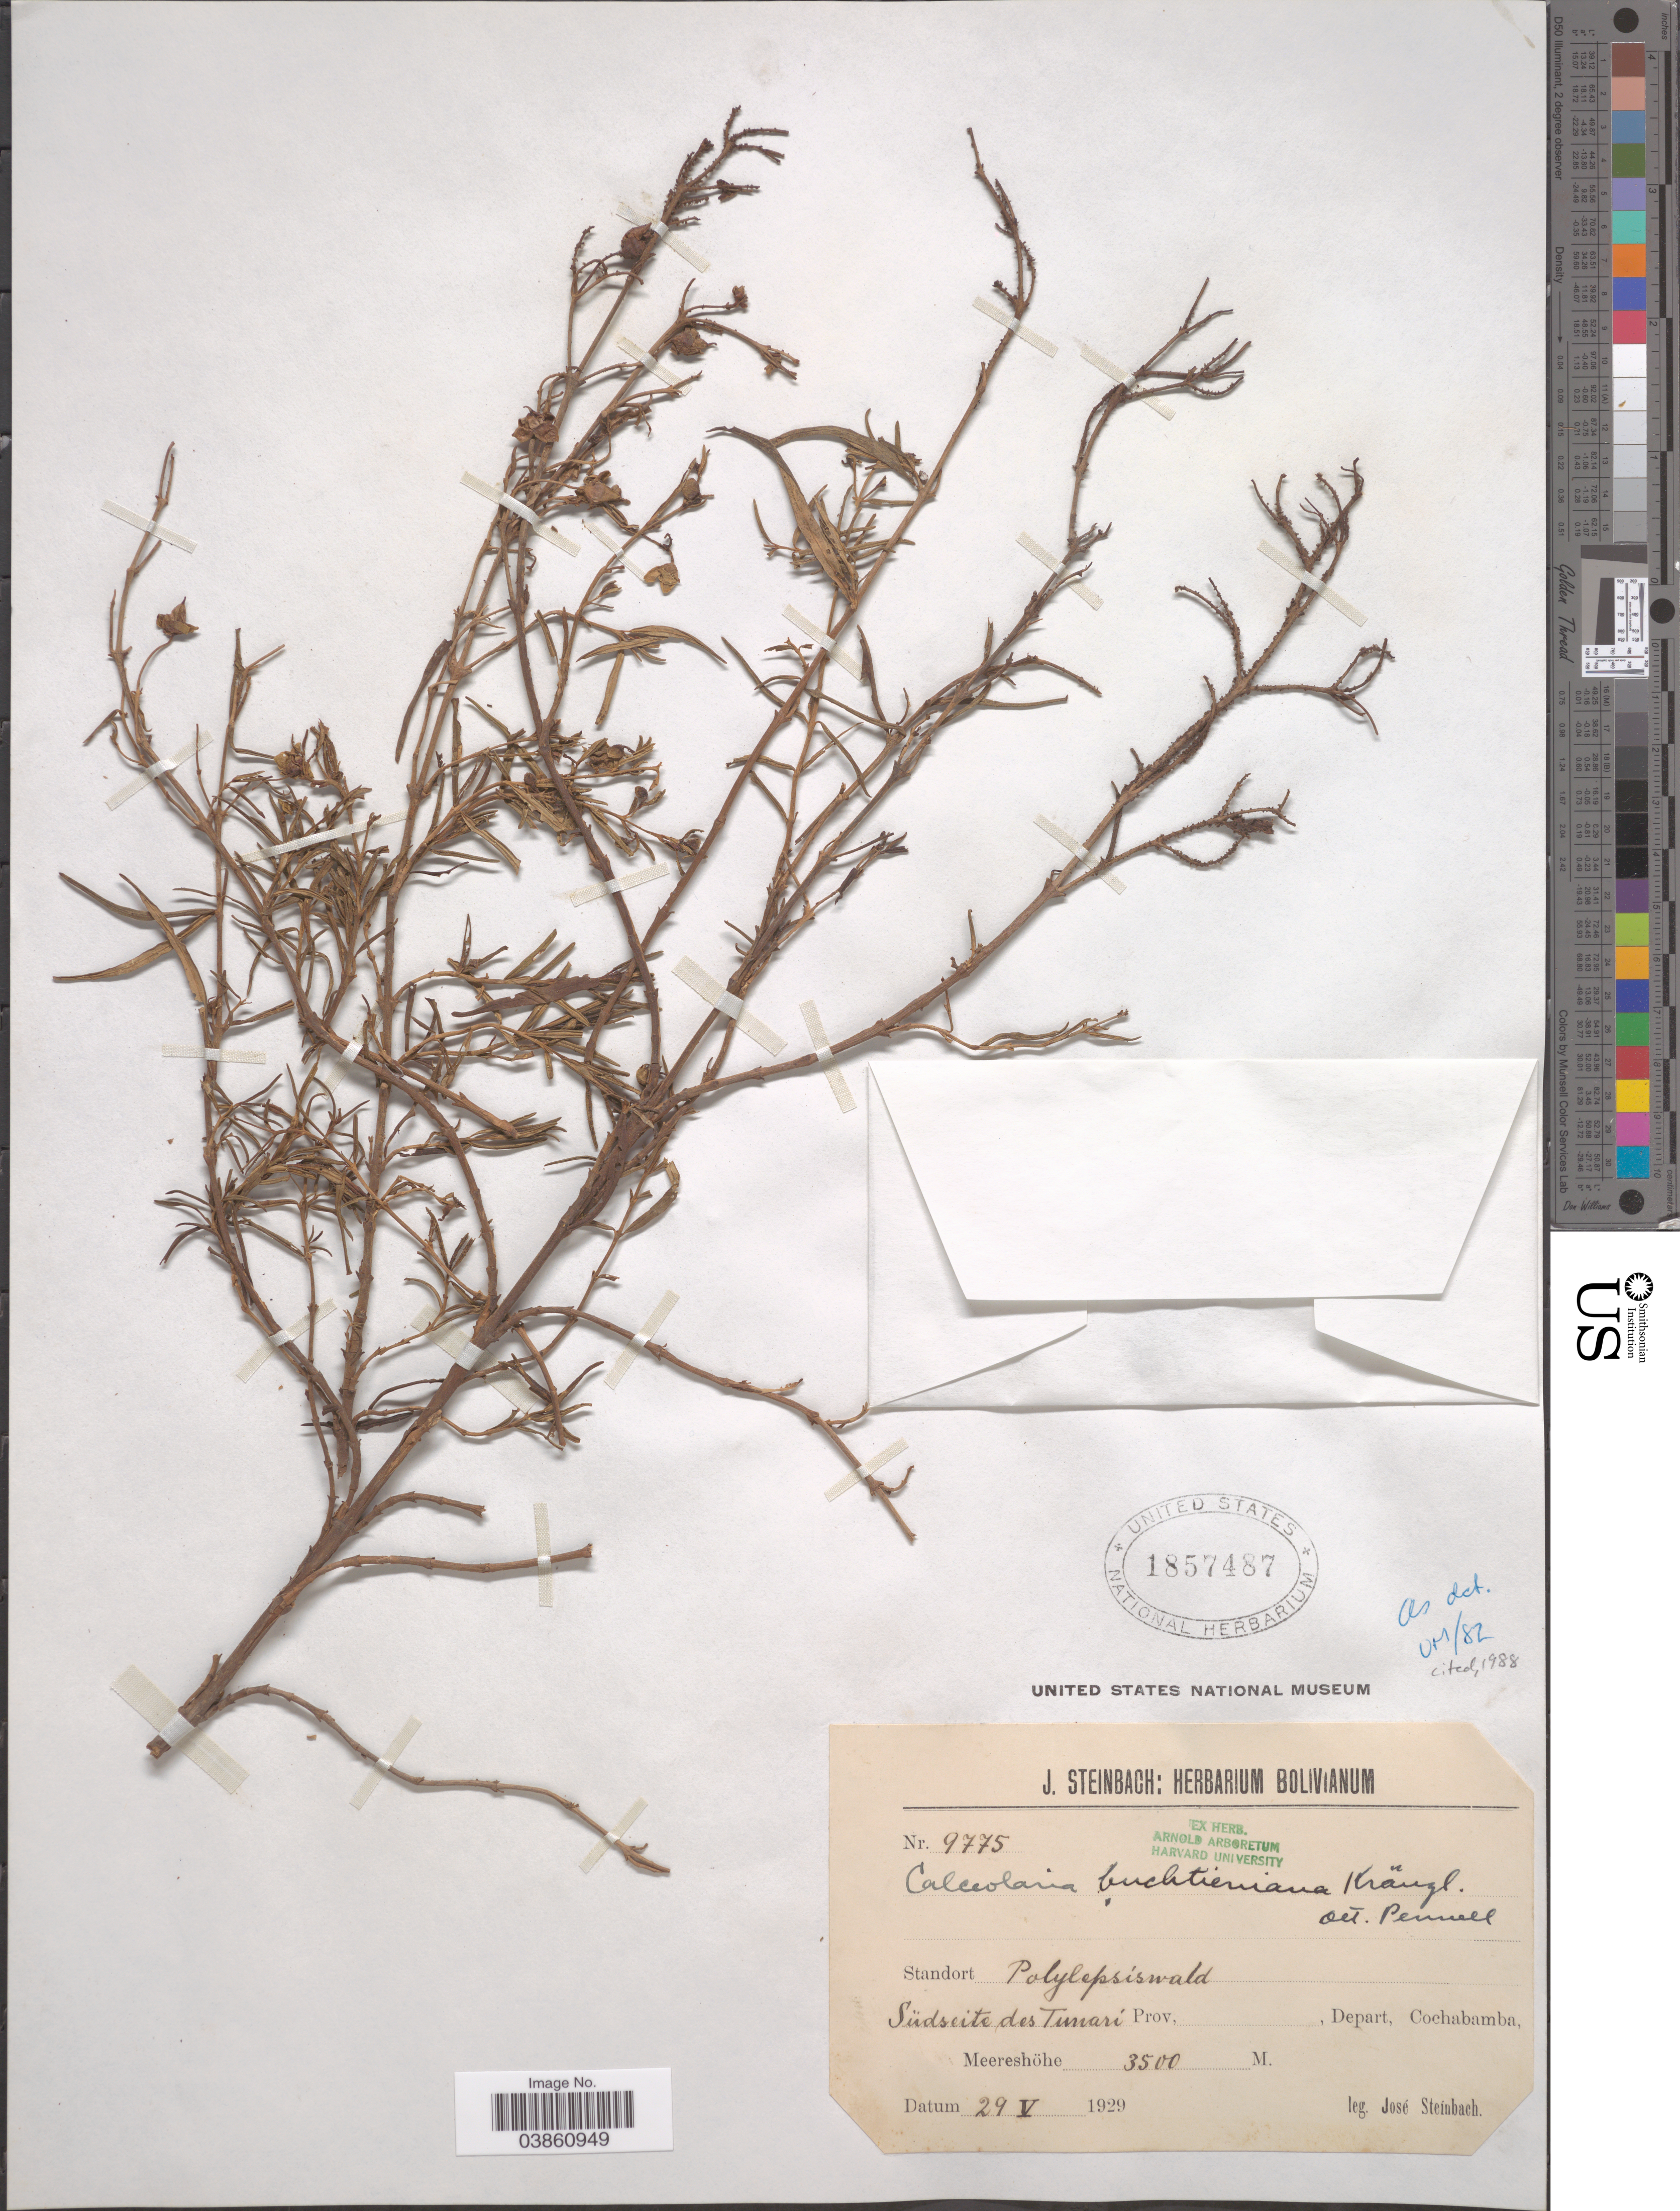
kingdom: Plantae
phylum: Tracheophyta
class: Magnoliopsida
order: Lamiales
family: Calceolariaceae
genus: Calceolaria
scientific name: Calceolaria buchtieniana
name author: Kraenzl.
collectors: J. Steinbach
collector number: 9775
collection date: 1929-05-29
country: Bolivia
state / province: Cochabamba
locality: Polylepsíswald. Südseite des Tunarí, Depart. Cochabamba.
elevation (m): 3500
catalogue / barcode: US 1857487